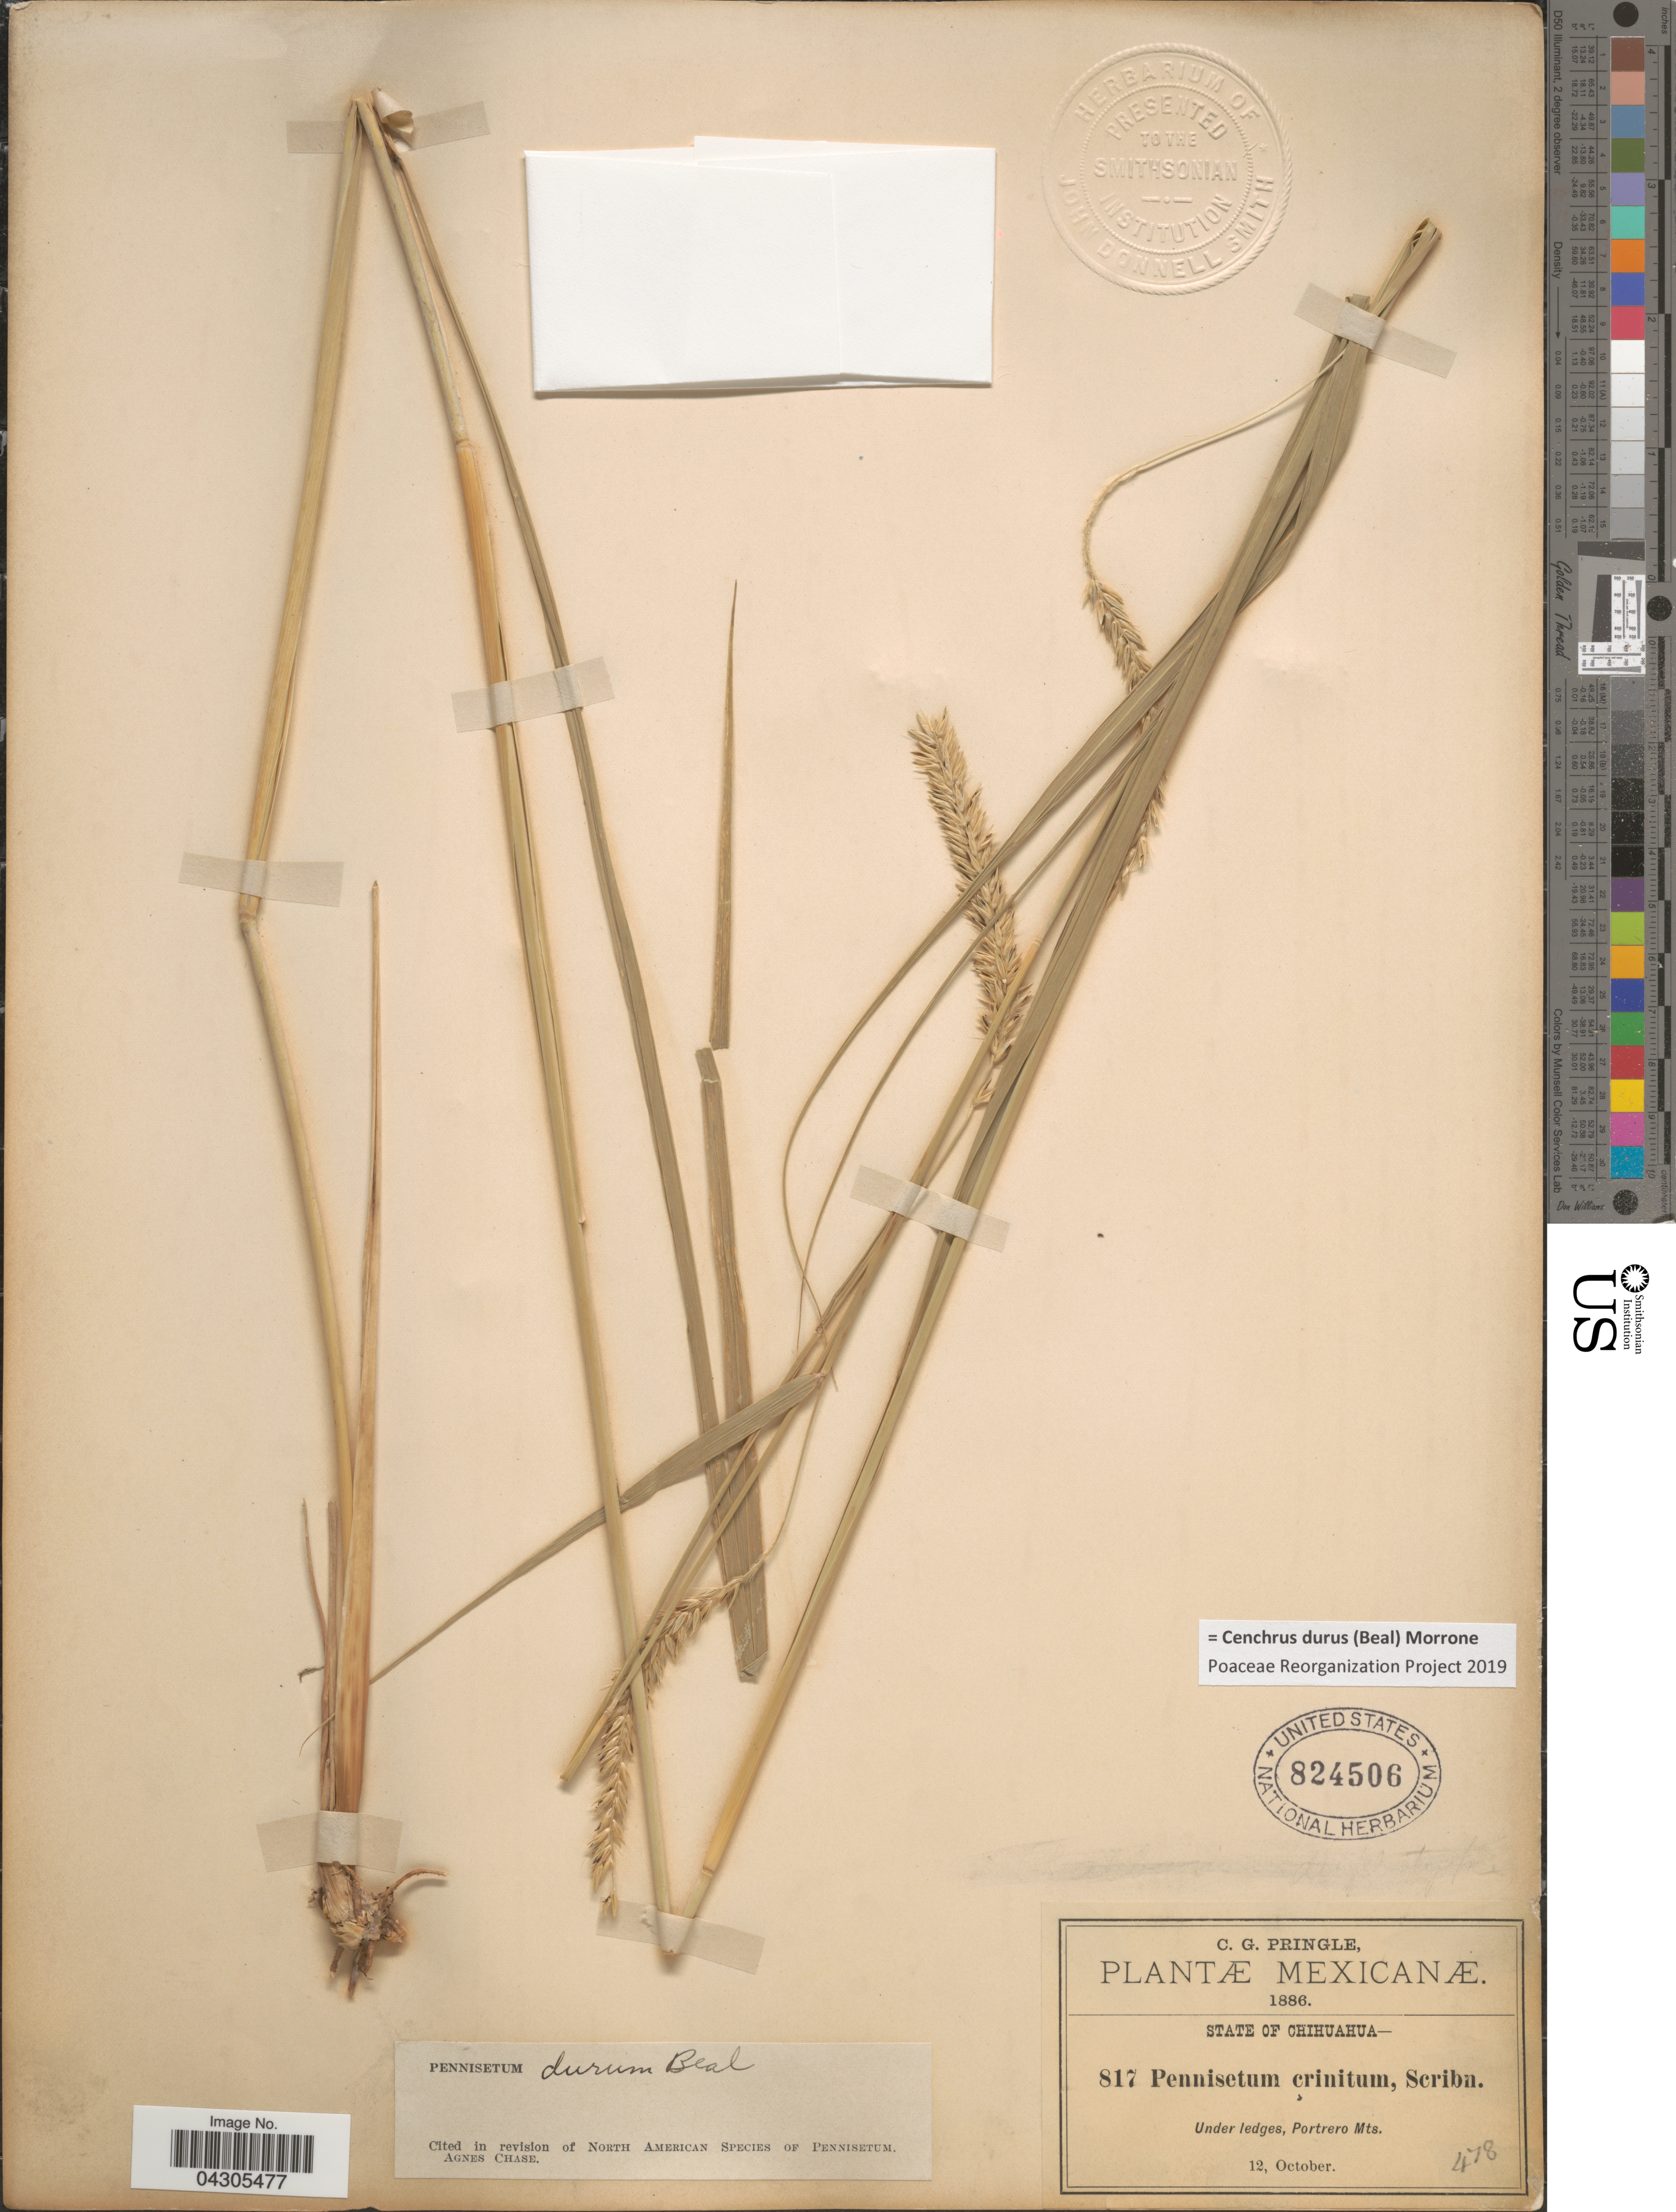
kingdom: Plantae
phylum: Tracheophyta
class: Liliopsida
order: Poales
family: Poaceae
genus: Cenchrus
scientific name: Cenchrus durus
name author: (W.J. Beal) Morrone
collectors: C. G. Pringle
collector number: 817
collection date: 1886-10-12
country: Mexico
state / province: Chihuahua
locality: Under ledges, Portrero Mts.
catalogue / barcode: US 824506